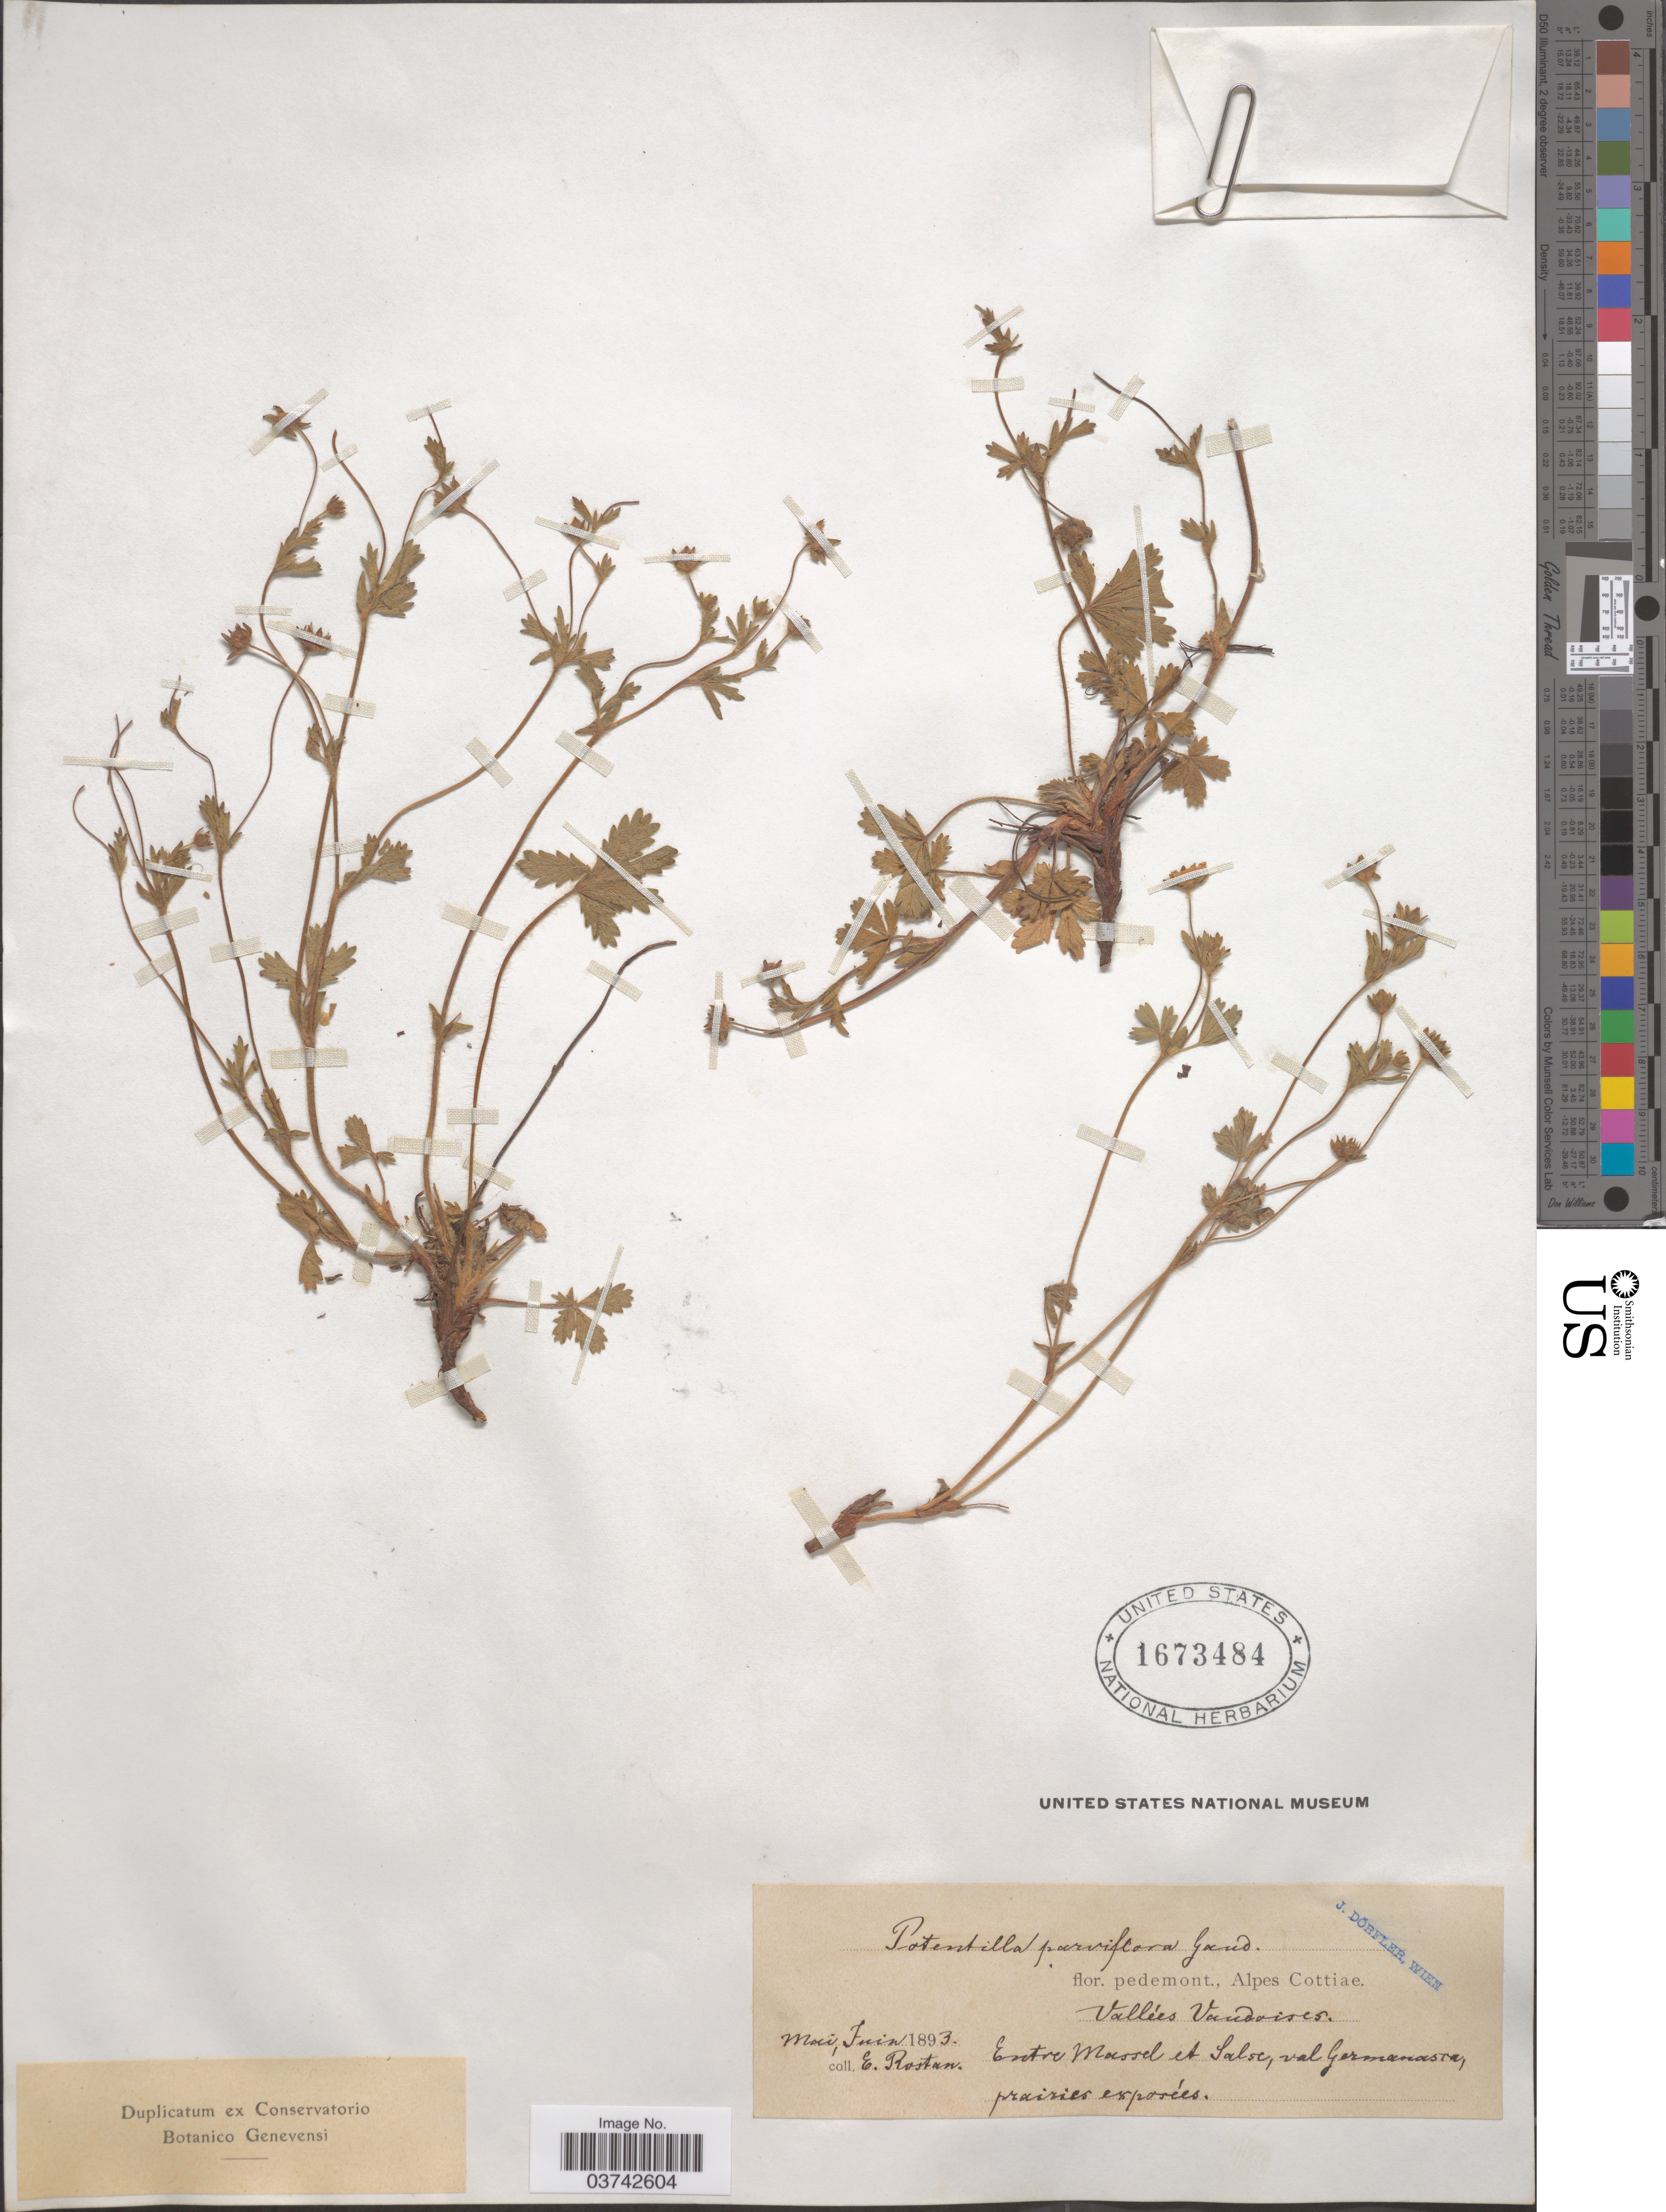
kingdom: Plantae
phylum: Tracheophyta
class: Magnoliopsida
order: Rosales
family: Rosaceae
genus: Potentilla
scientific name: Potentilla parviflora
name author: Desf.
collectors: E. Rostan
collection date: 1893-05/1893-06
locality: Pedemont., Alpes Cottiae. Vallées Vaudoises [interpreted]. Entre Massel et Salse, val Germanasra [interpreted].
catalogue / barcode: US 1673484